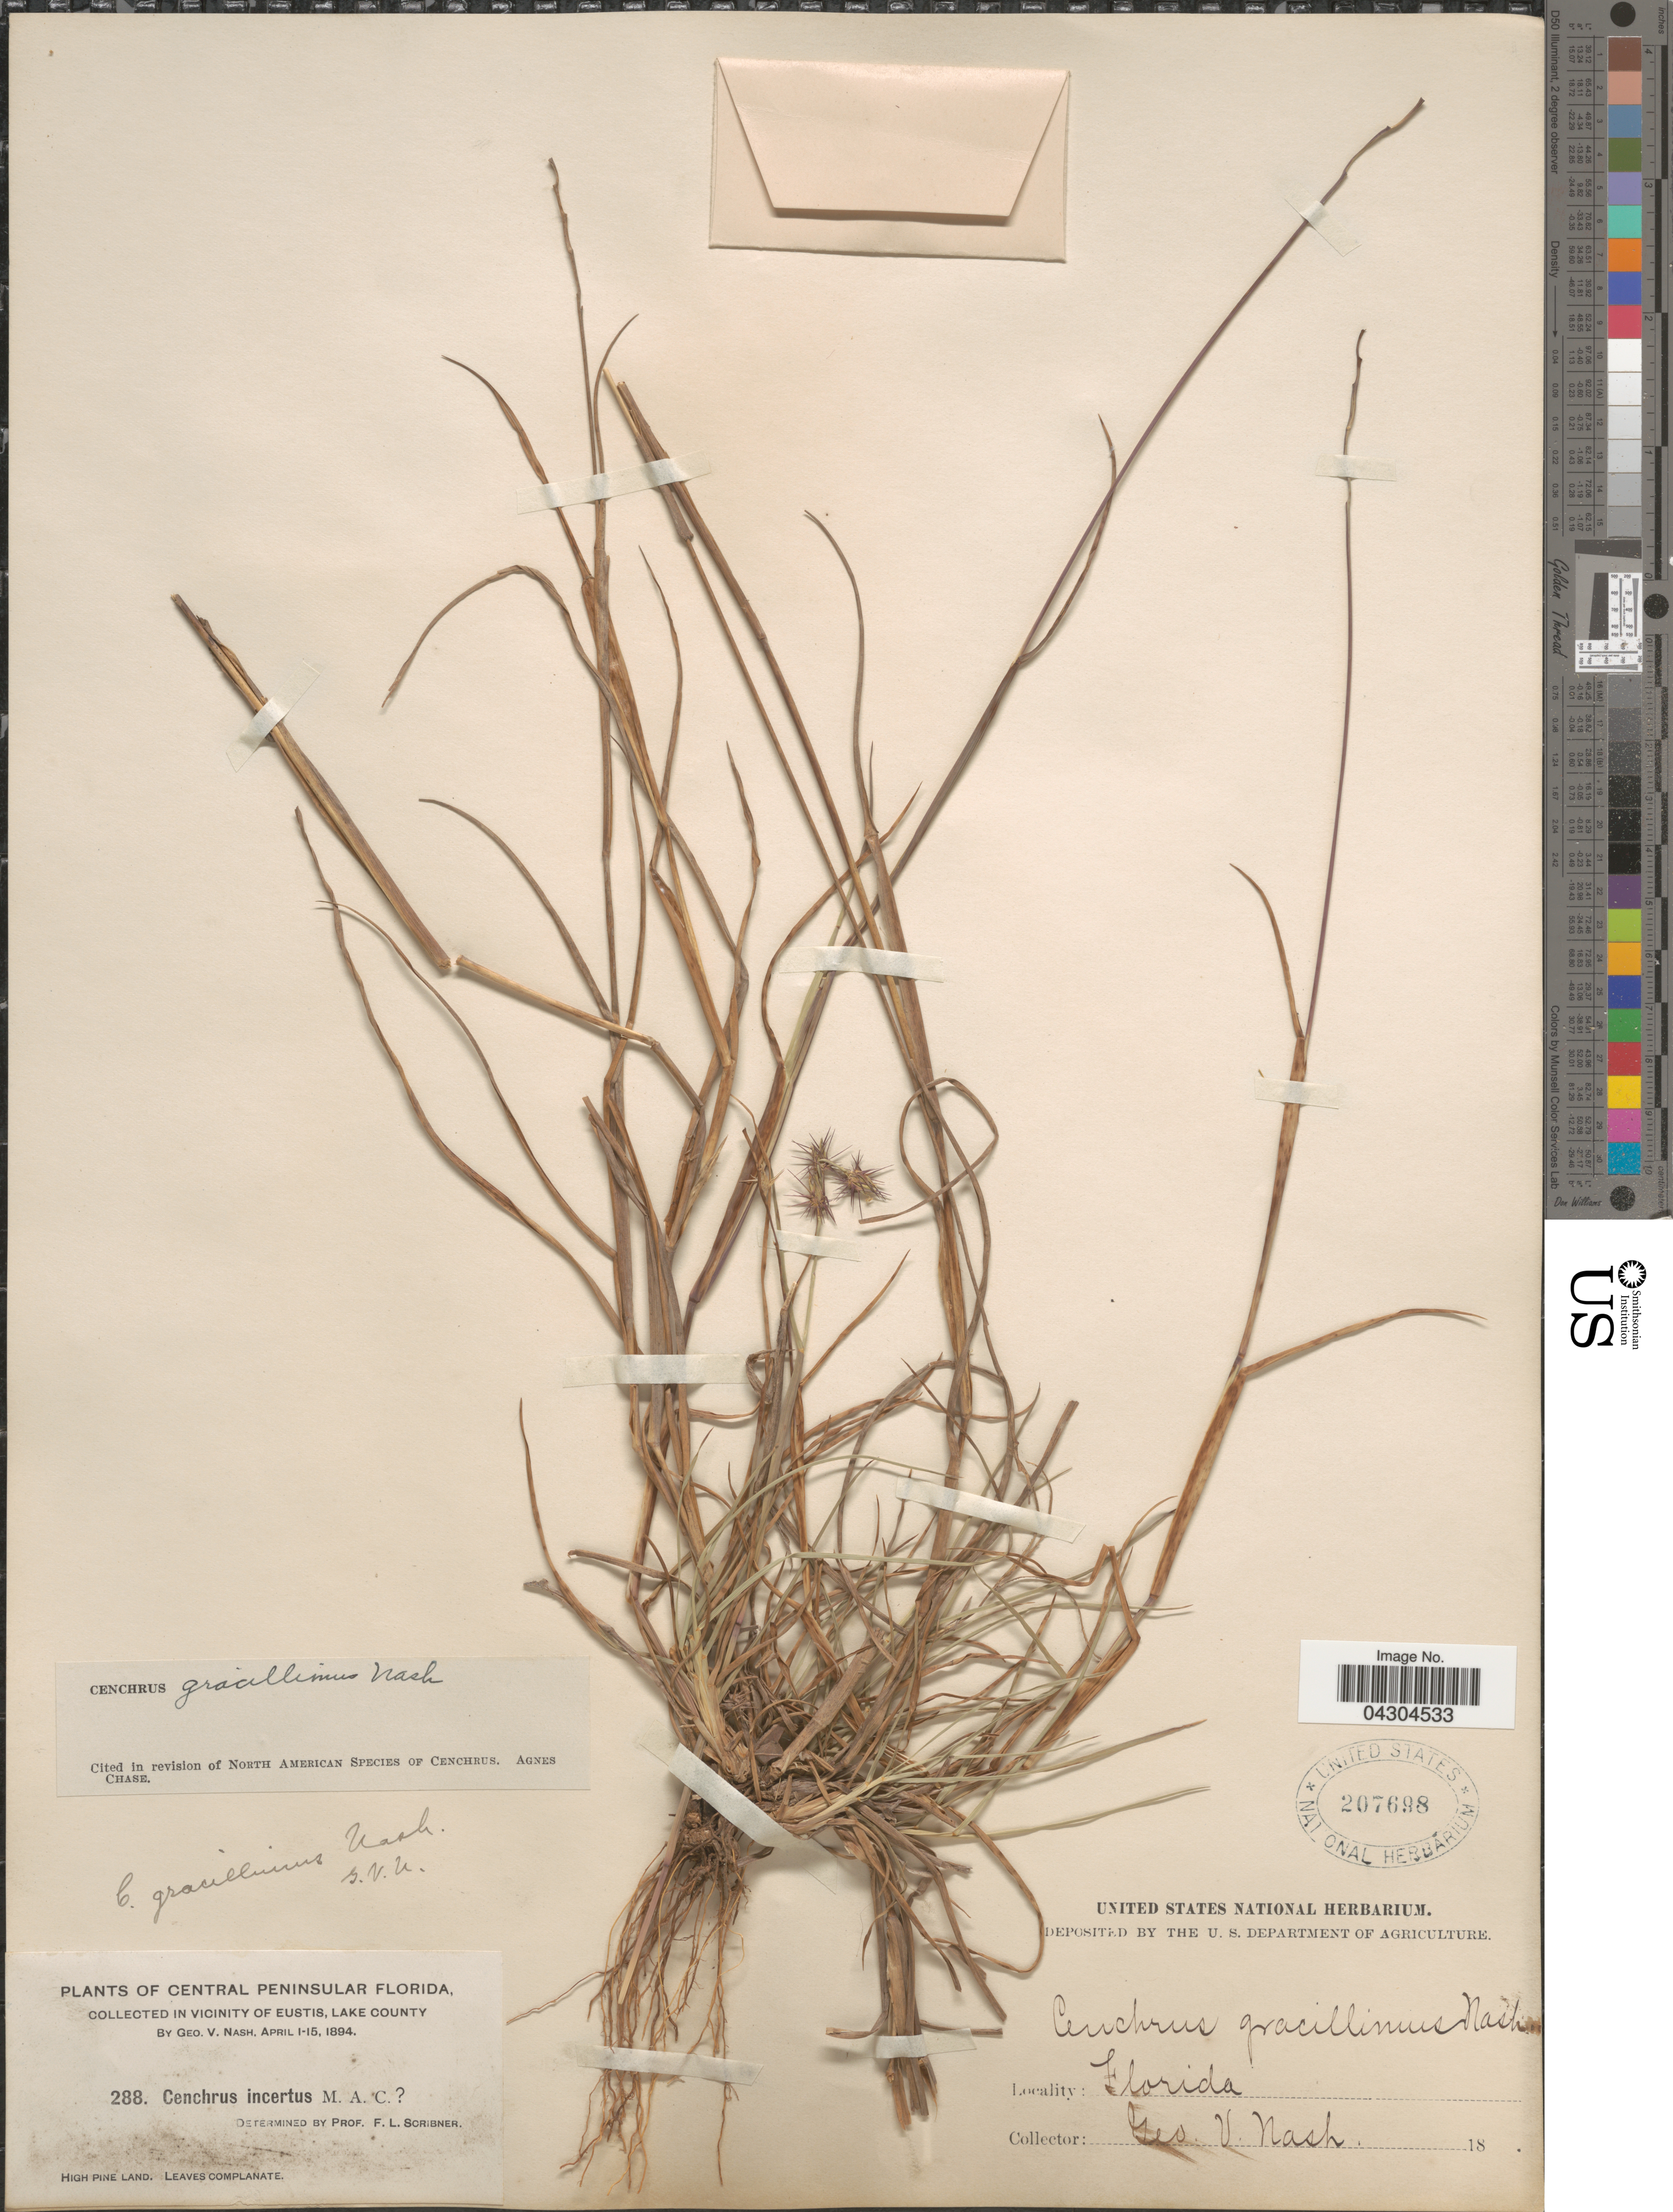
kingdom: Plantae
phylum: Tracheophyta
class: Liliopsida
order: Poales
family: Poaceae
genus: Cenchrus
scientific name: Cenchrus gracillimus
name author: Nash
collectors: G. V. Nash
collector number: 288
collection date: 1894-04-01/1894-04-15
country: United States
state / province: Florida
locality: Central Peninsular Florida. In Vicinity Of Eustis, Lake County.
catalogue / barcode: US 207698